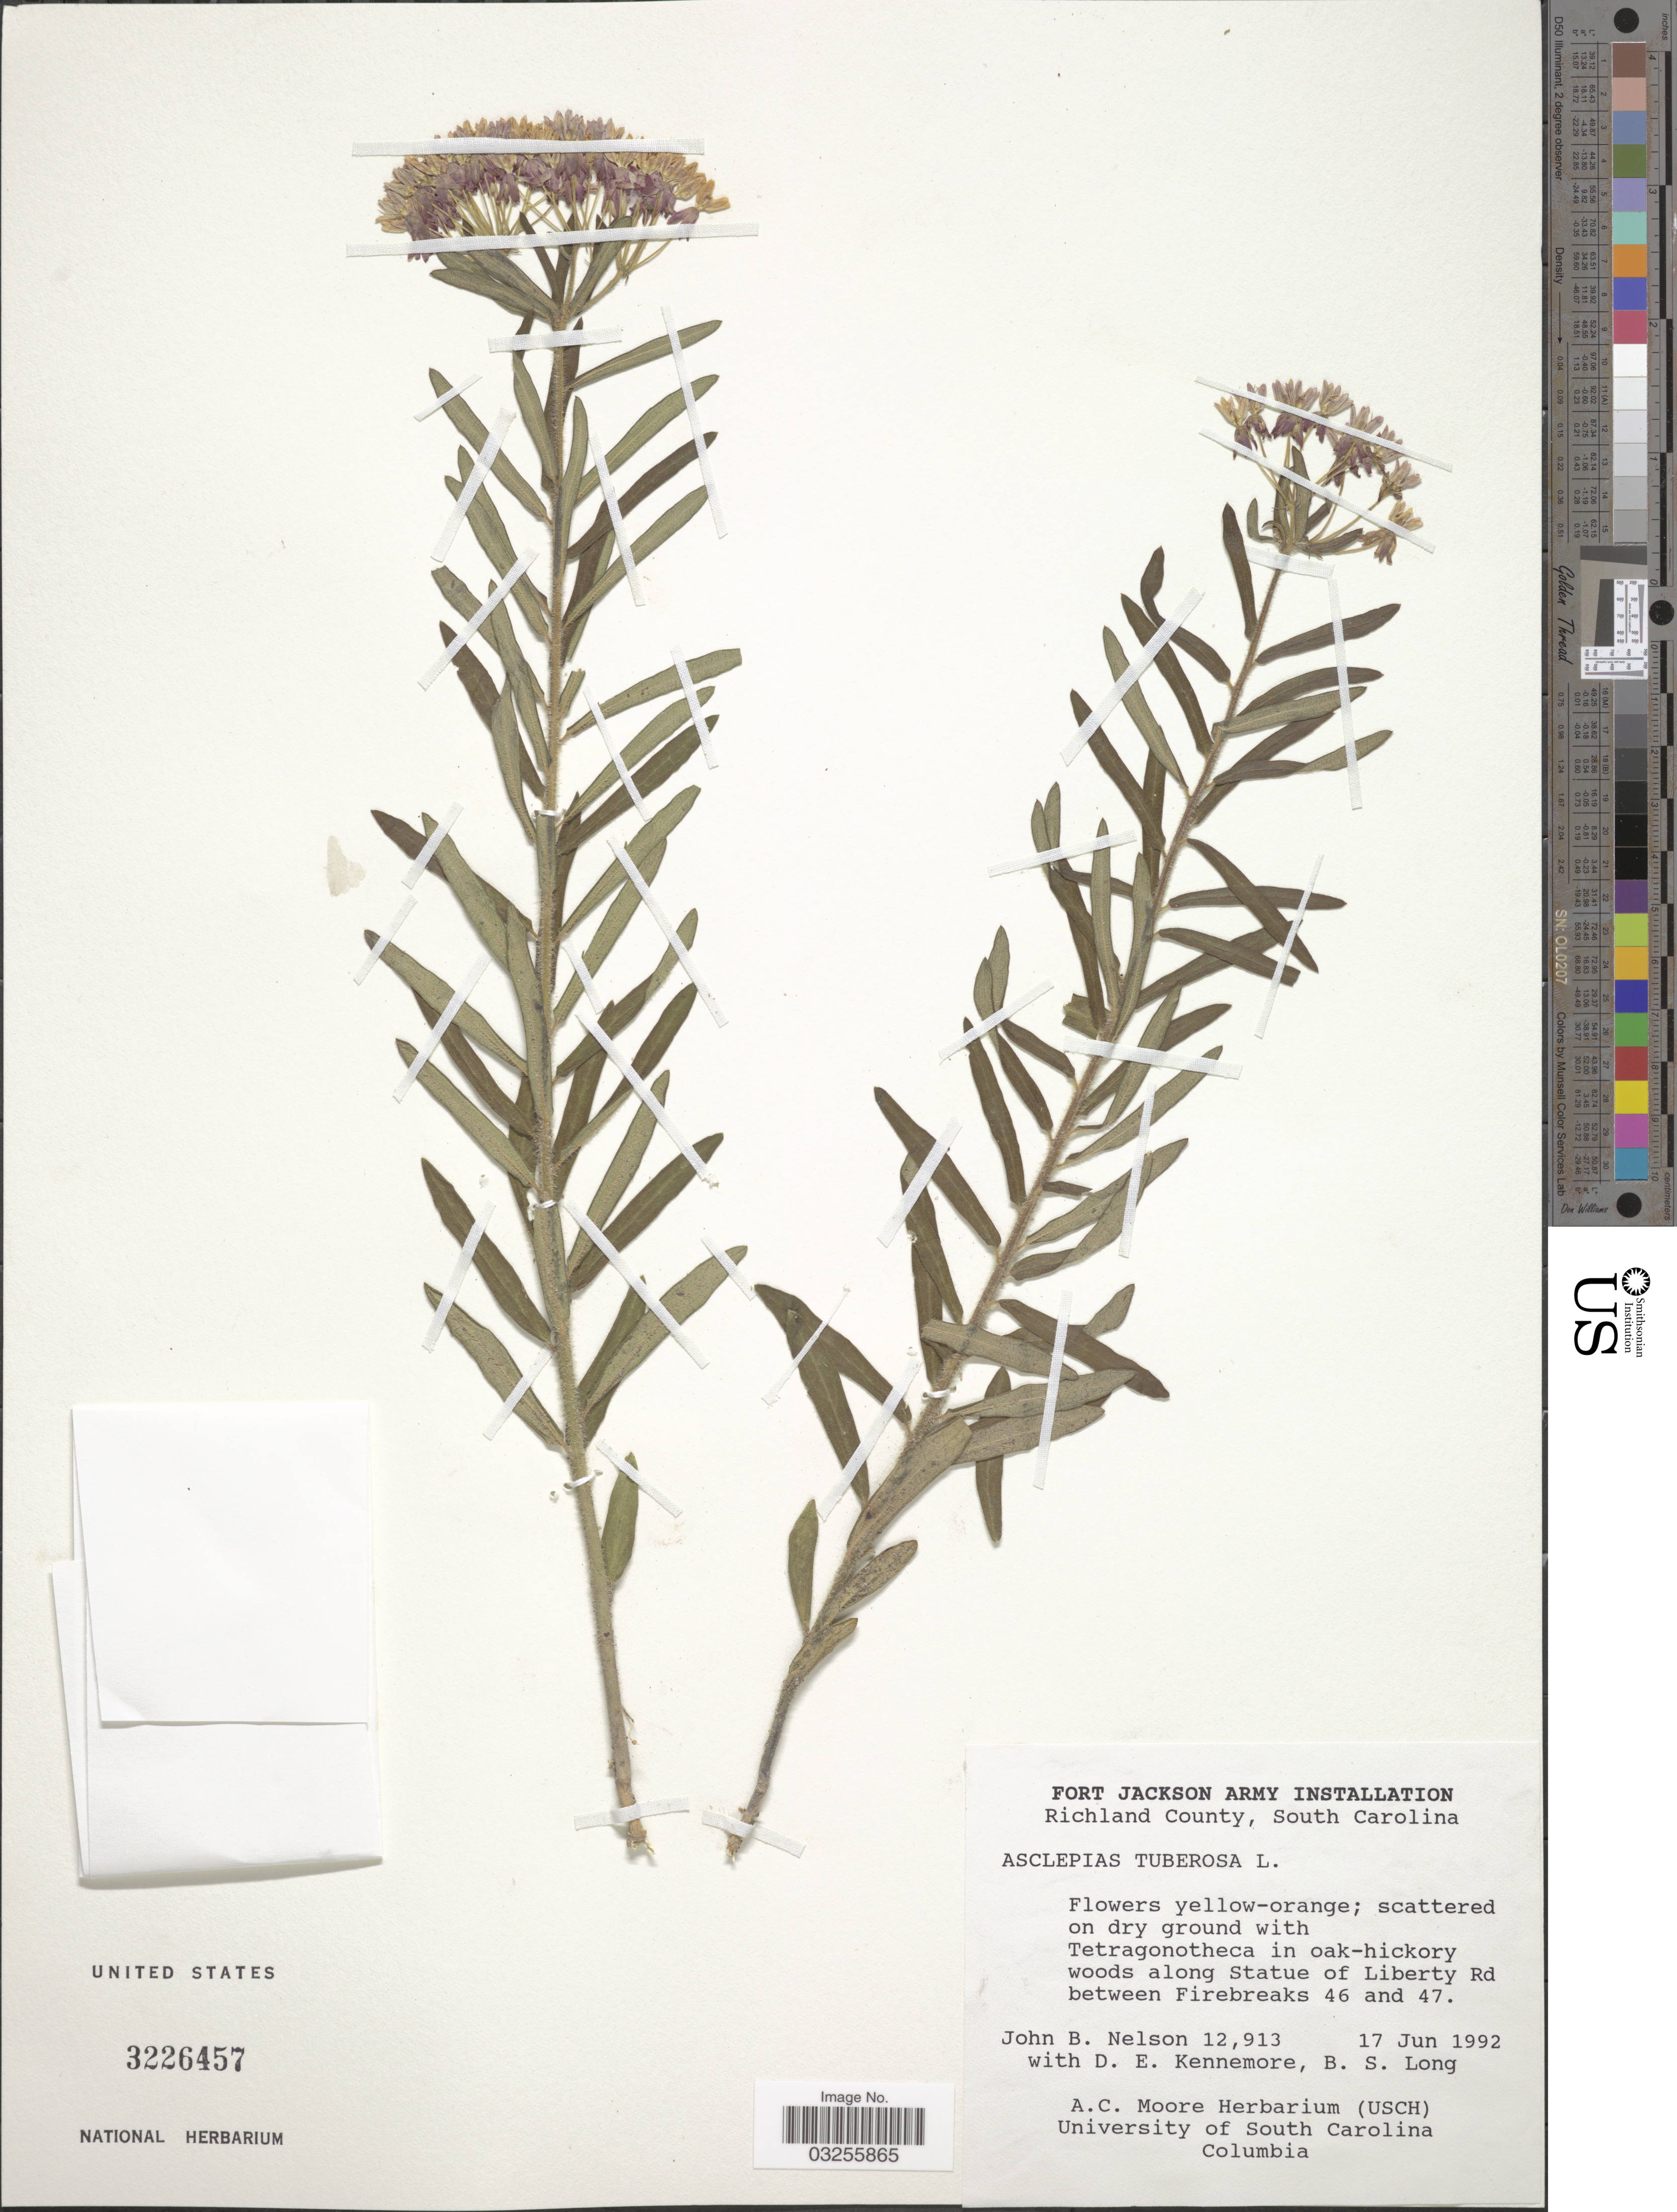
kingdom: Plantae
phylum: Tracheophyta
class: Magnoliopsida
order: Gentianales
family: Apocynaceae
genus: Asclepias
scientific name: Asclepias tuberosa subsp. interior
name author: Woodson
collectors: J. B. Nelson, D. Kennemore & B. Long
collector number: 12913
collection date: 1992-06-17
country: United States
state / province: South Carolina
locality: Richland County, along Statue of Liberty Rd between Firebreaks 46 and 47.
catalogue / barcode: US 3226457